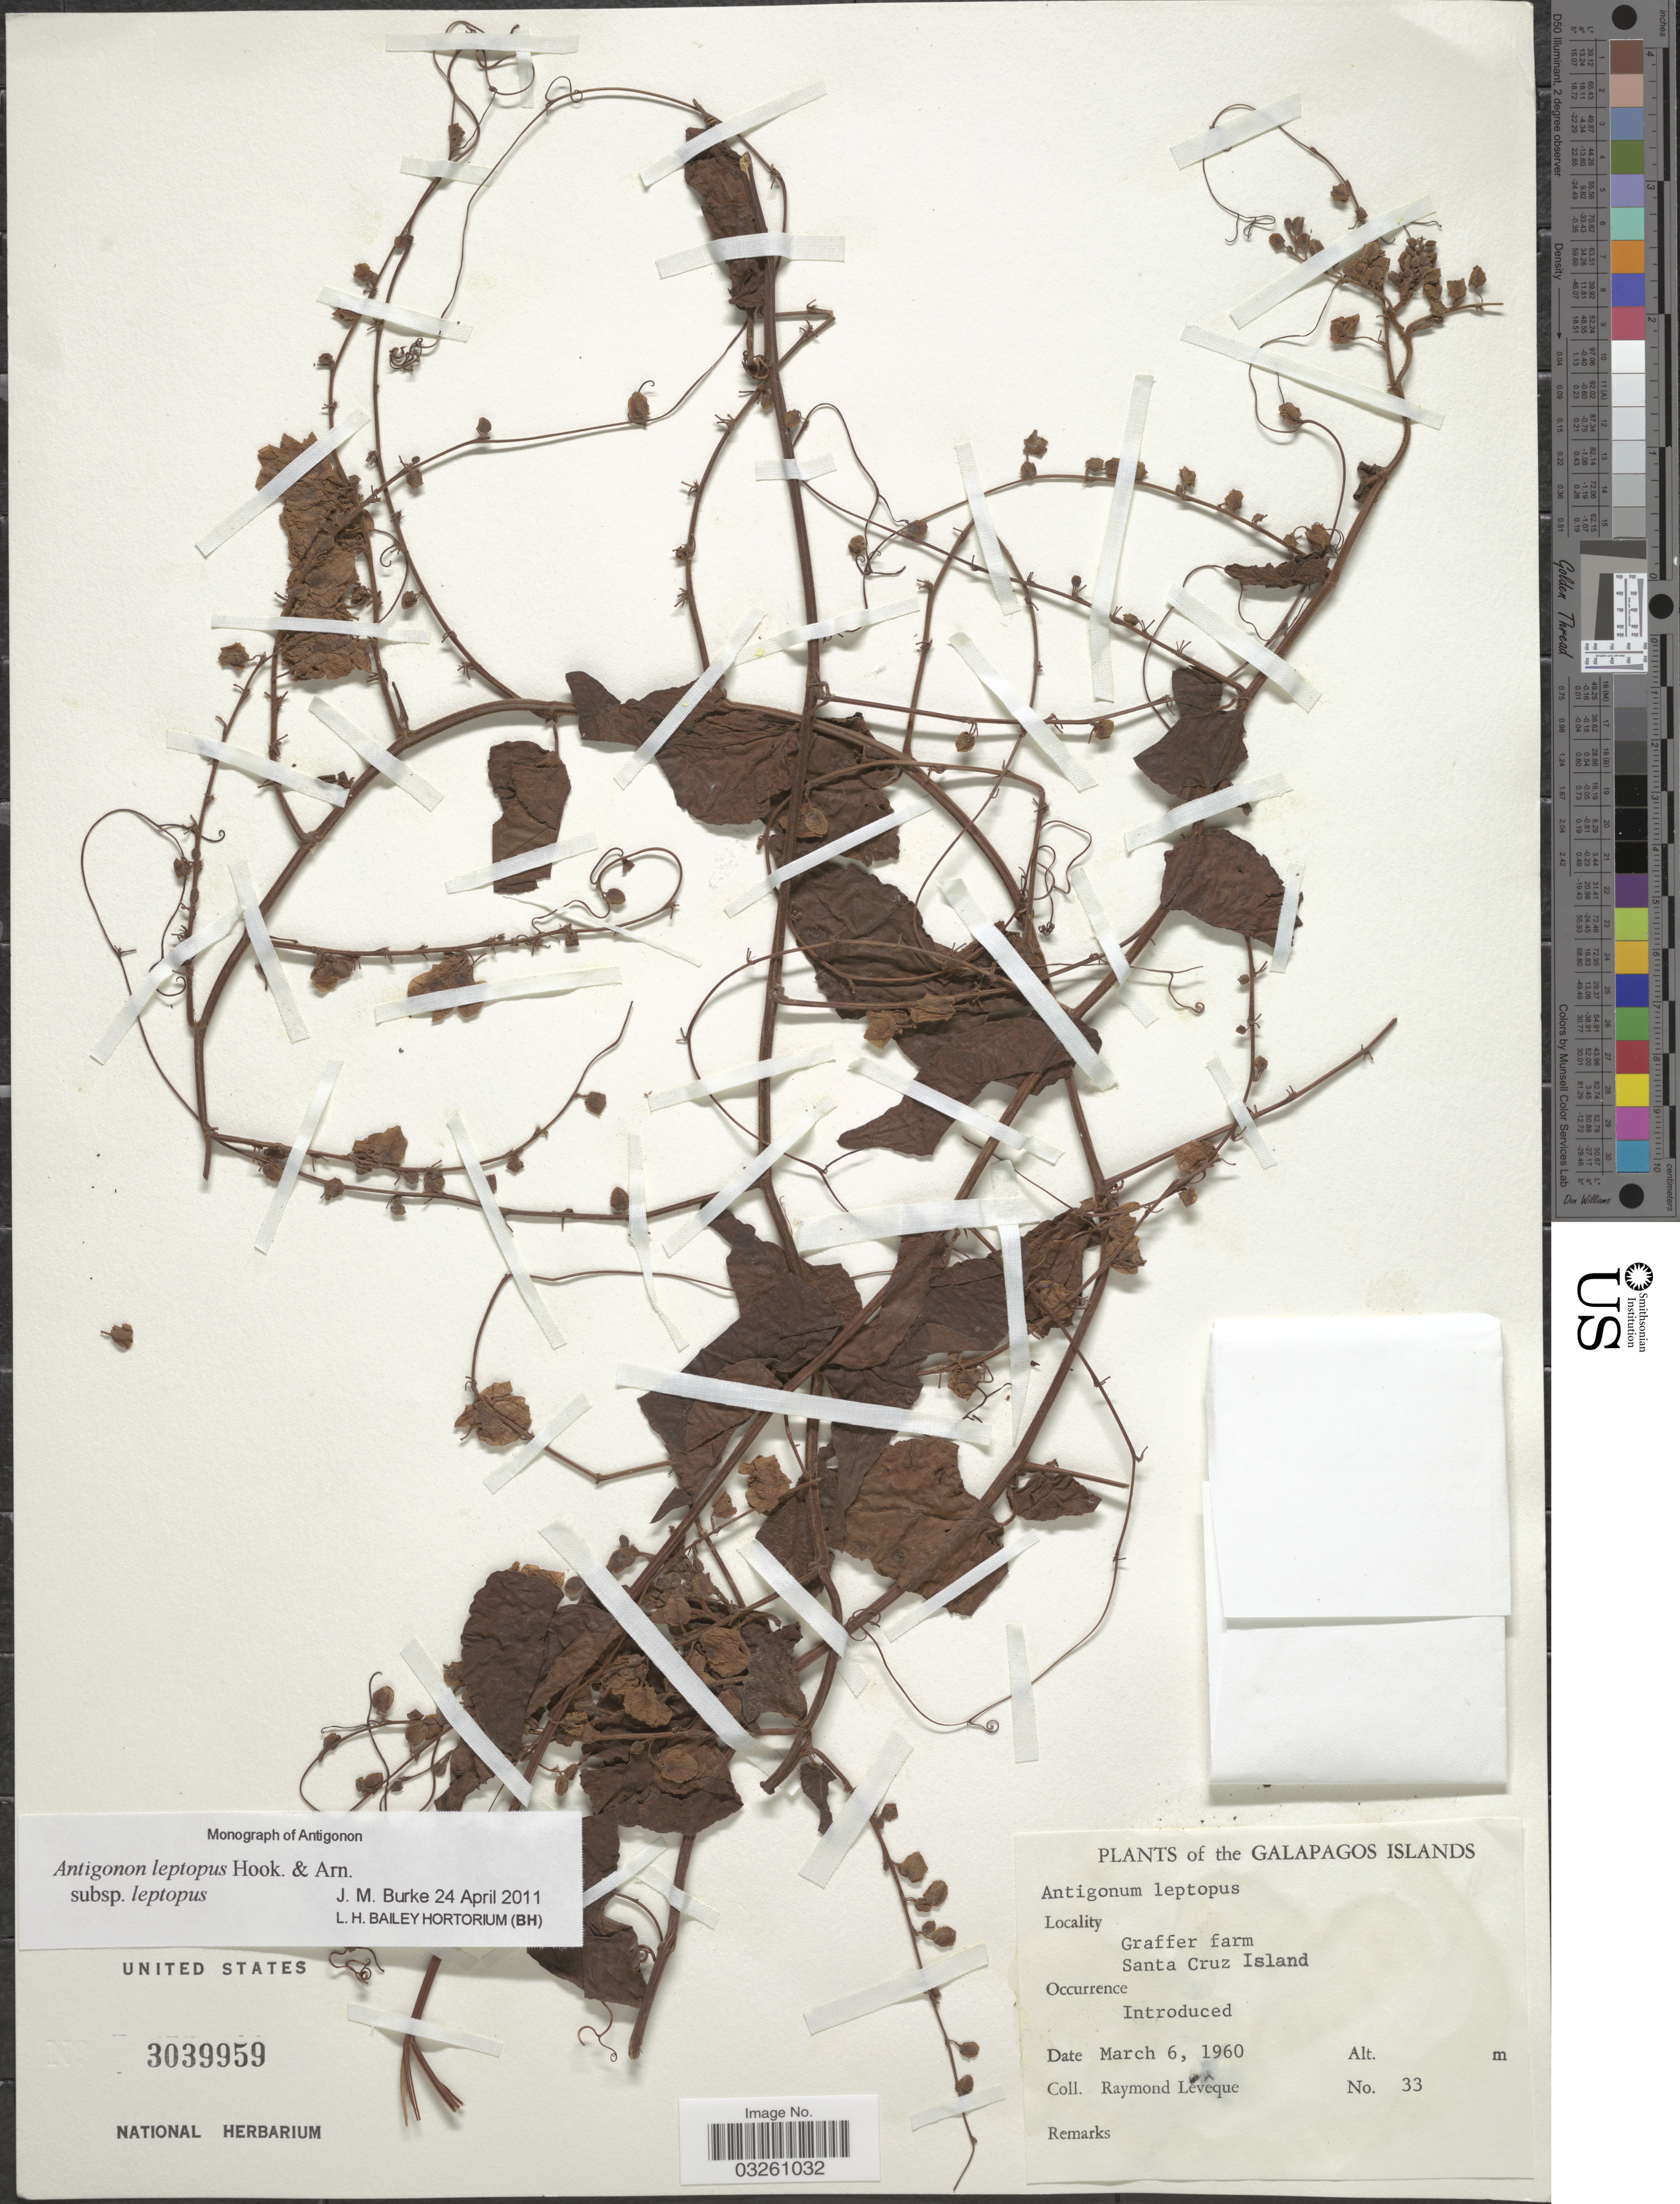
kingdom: Plantae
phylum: Tracheophyta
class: Magnoliopsida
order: Caryophyllales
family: Polygonaceae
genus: Antigonon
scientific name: Antigonon leptopus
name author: Hook. & Arn.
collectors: R. Lévêque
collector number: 33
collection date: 1960-03-06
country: Solomon Islands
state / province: Santa Cruz Is.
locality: Galapagos Islands. Graffer farm. Santa Cruz Island.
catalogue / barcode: US 3039959